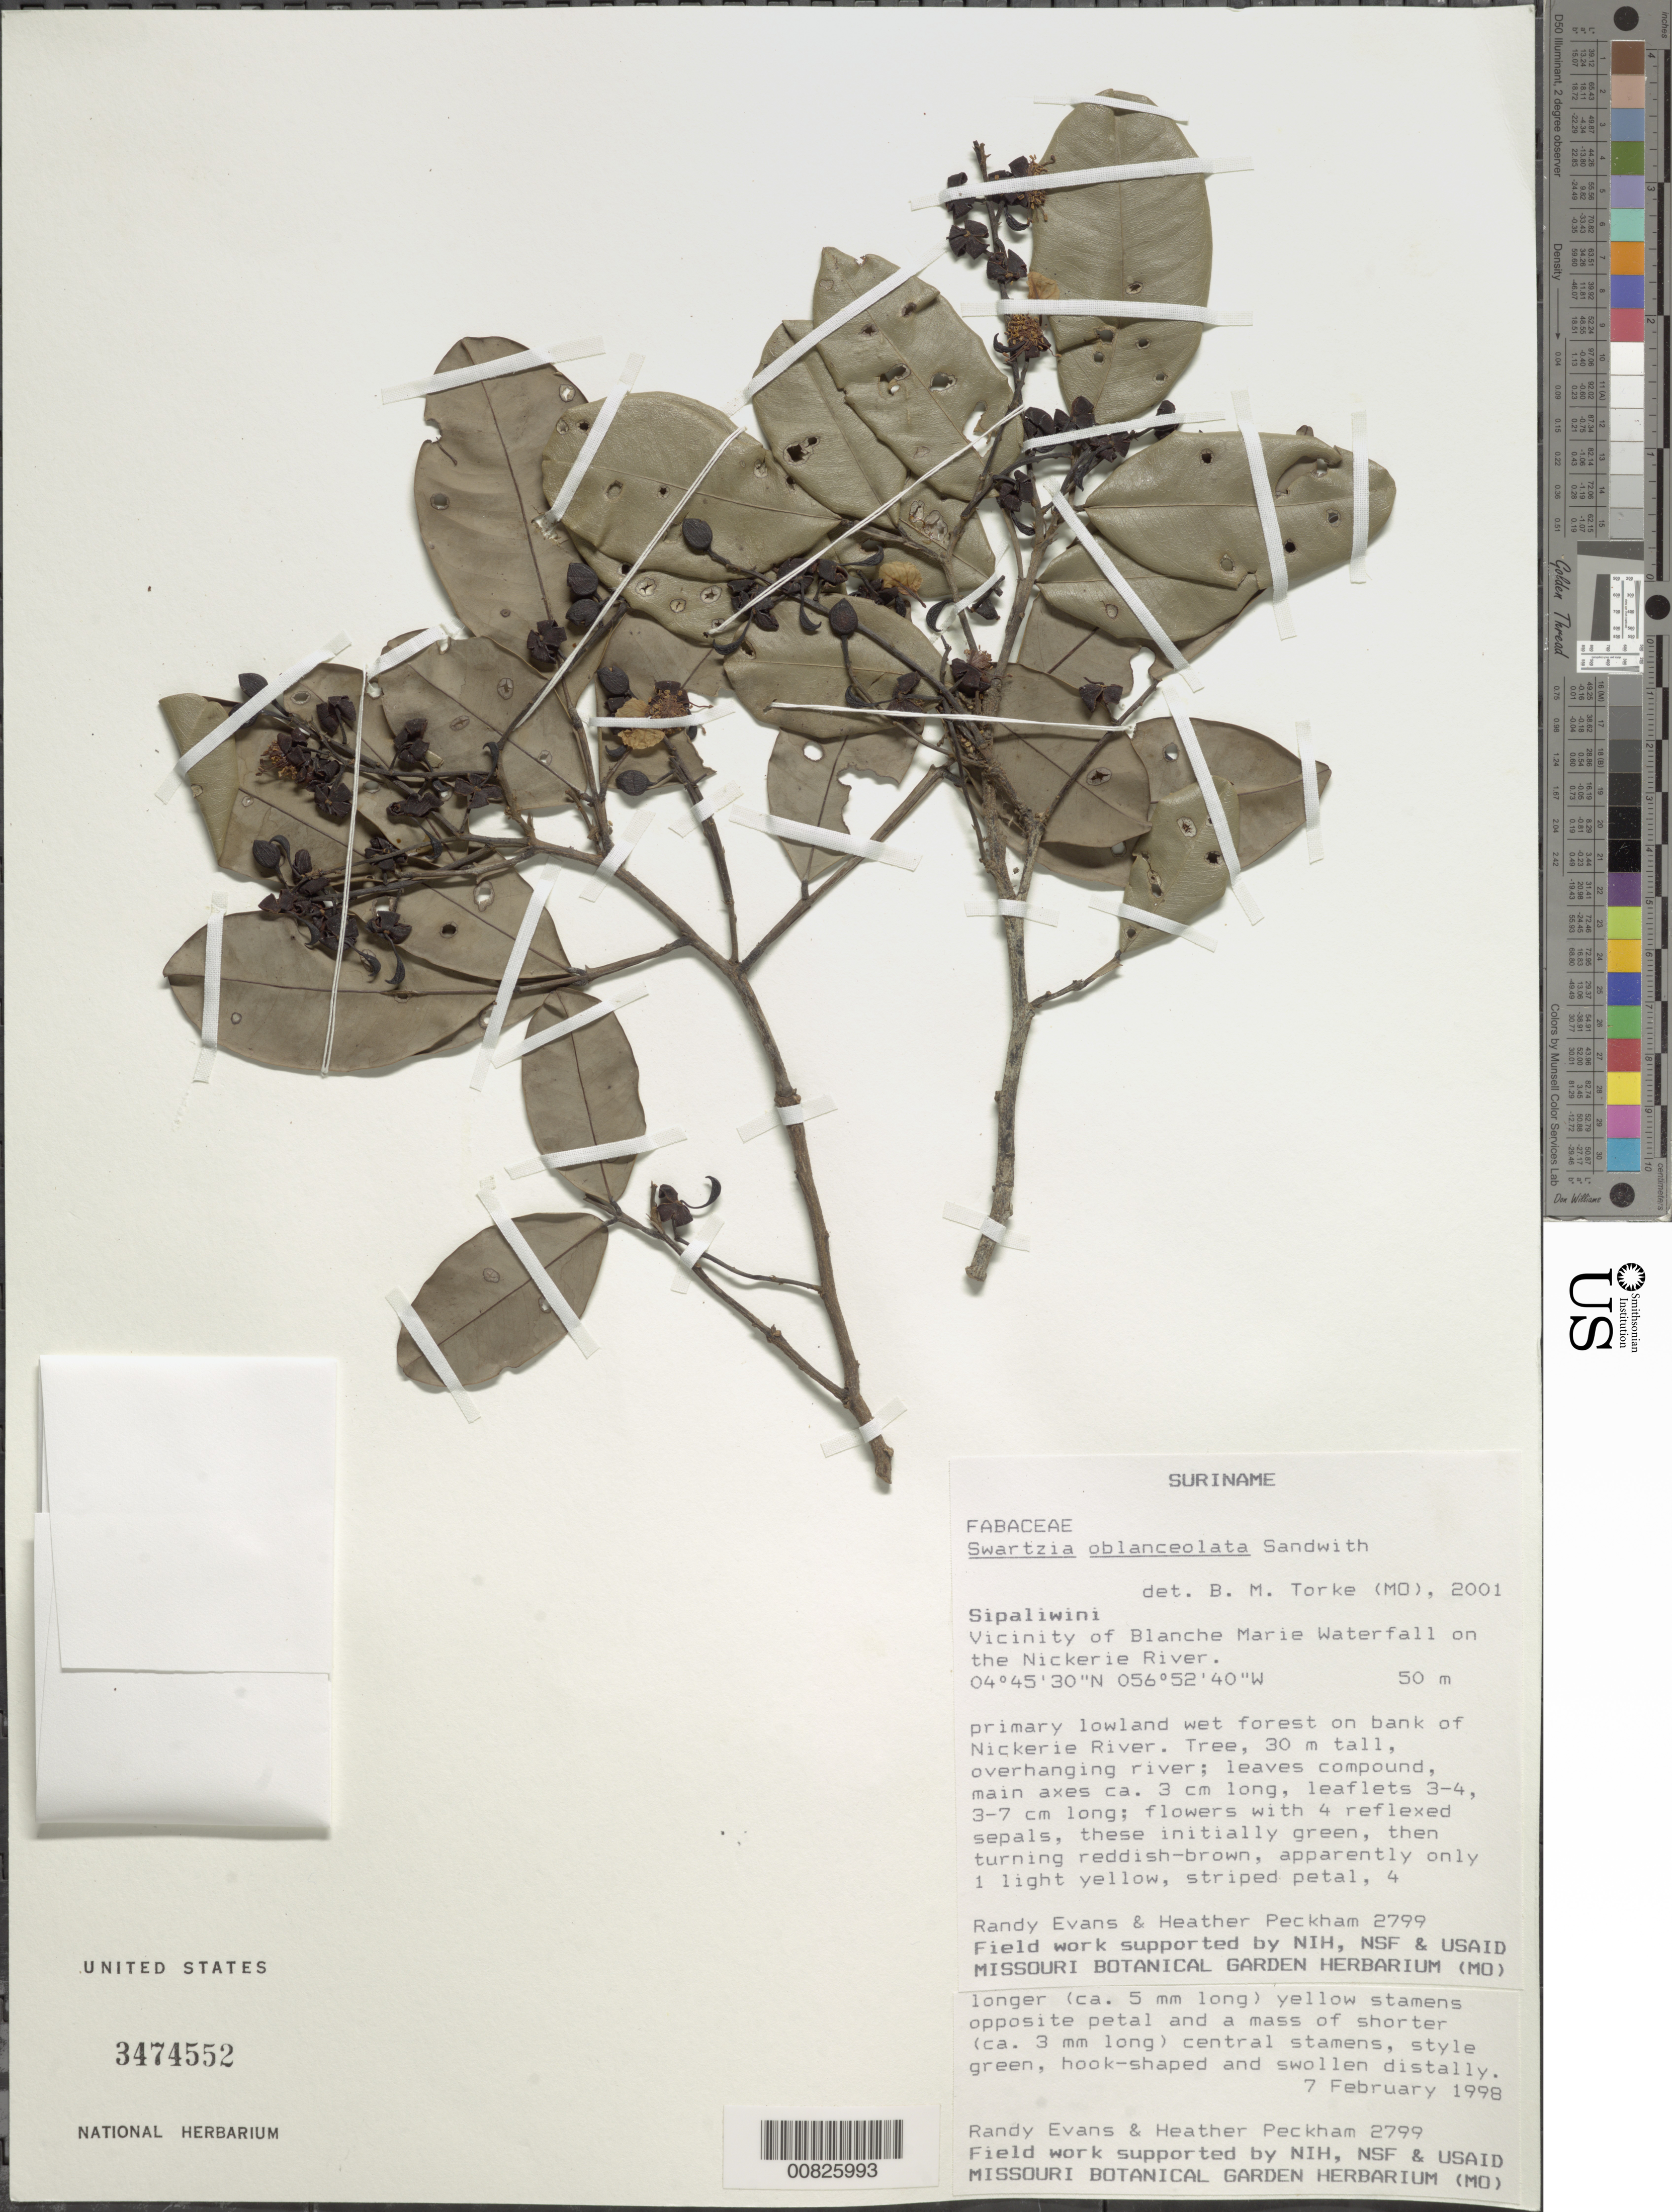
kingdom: Plantae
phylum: Tracheophyta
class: Magnoliopsida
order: Fabales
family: Fabaceae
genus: Swartzia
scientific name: Swartzia oblanceolata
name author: Sandwith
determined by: Torke, B. M., (MO)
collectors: R. Evans & H. Peckham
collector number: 2799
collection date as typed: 7-Feb-98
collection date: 1998-02-07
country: Suriname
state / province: Sipaliwini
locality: Blanche Marie Waterfall, vic., on Nickerie R.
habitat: Primary lowland wet forest on bank of river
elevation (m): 50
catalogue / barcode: US 3474552